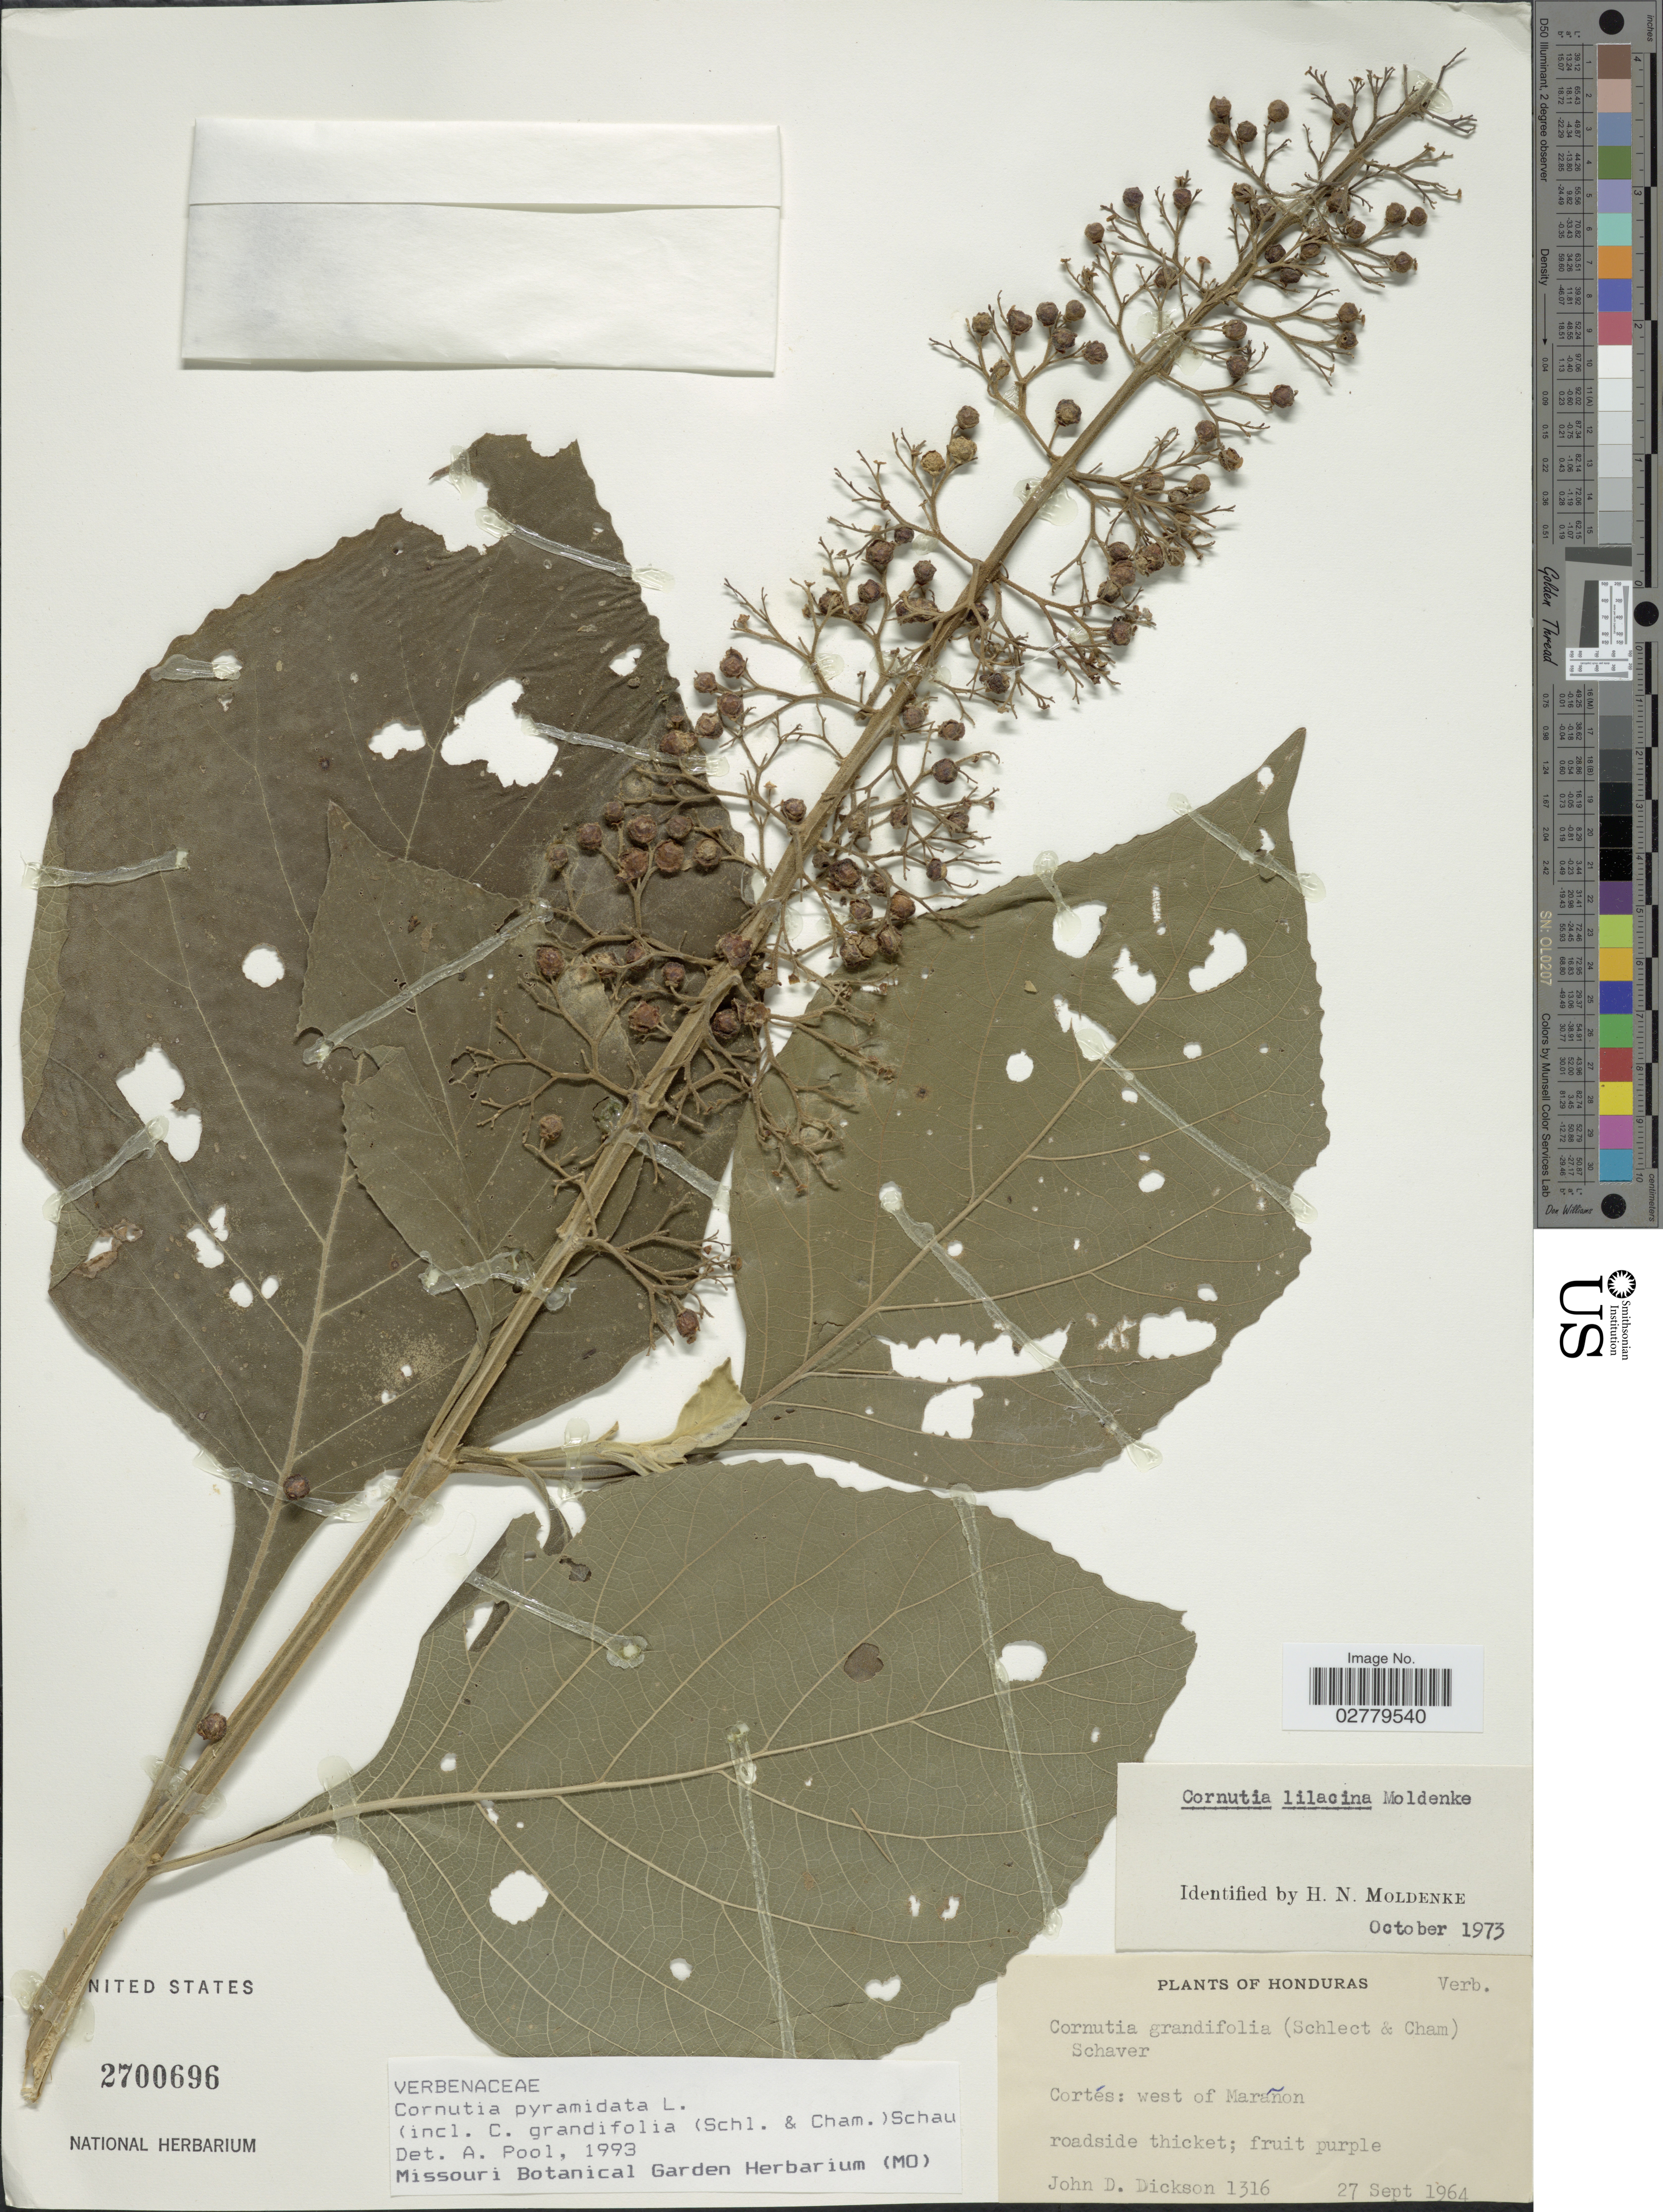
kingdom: Plantae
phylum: Tracheophyta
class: Magnoliopsida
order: Lamiales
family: Lamiaceae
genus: Cornutia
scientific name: Cornutia pyramidata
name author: L.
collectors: J. Dickson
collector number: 1316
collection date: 1964-09-27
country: Honduras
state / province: Cortés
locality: West of Marañon.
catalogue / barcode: US 2700696